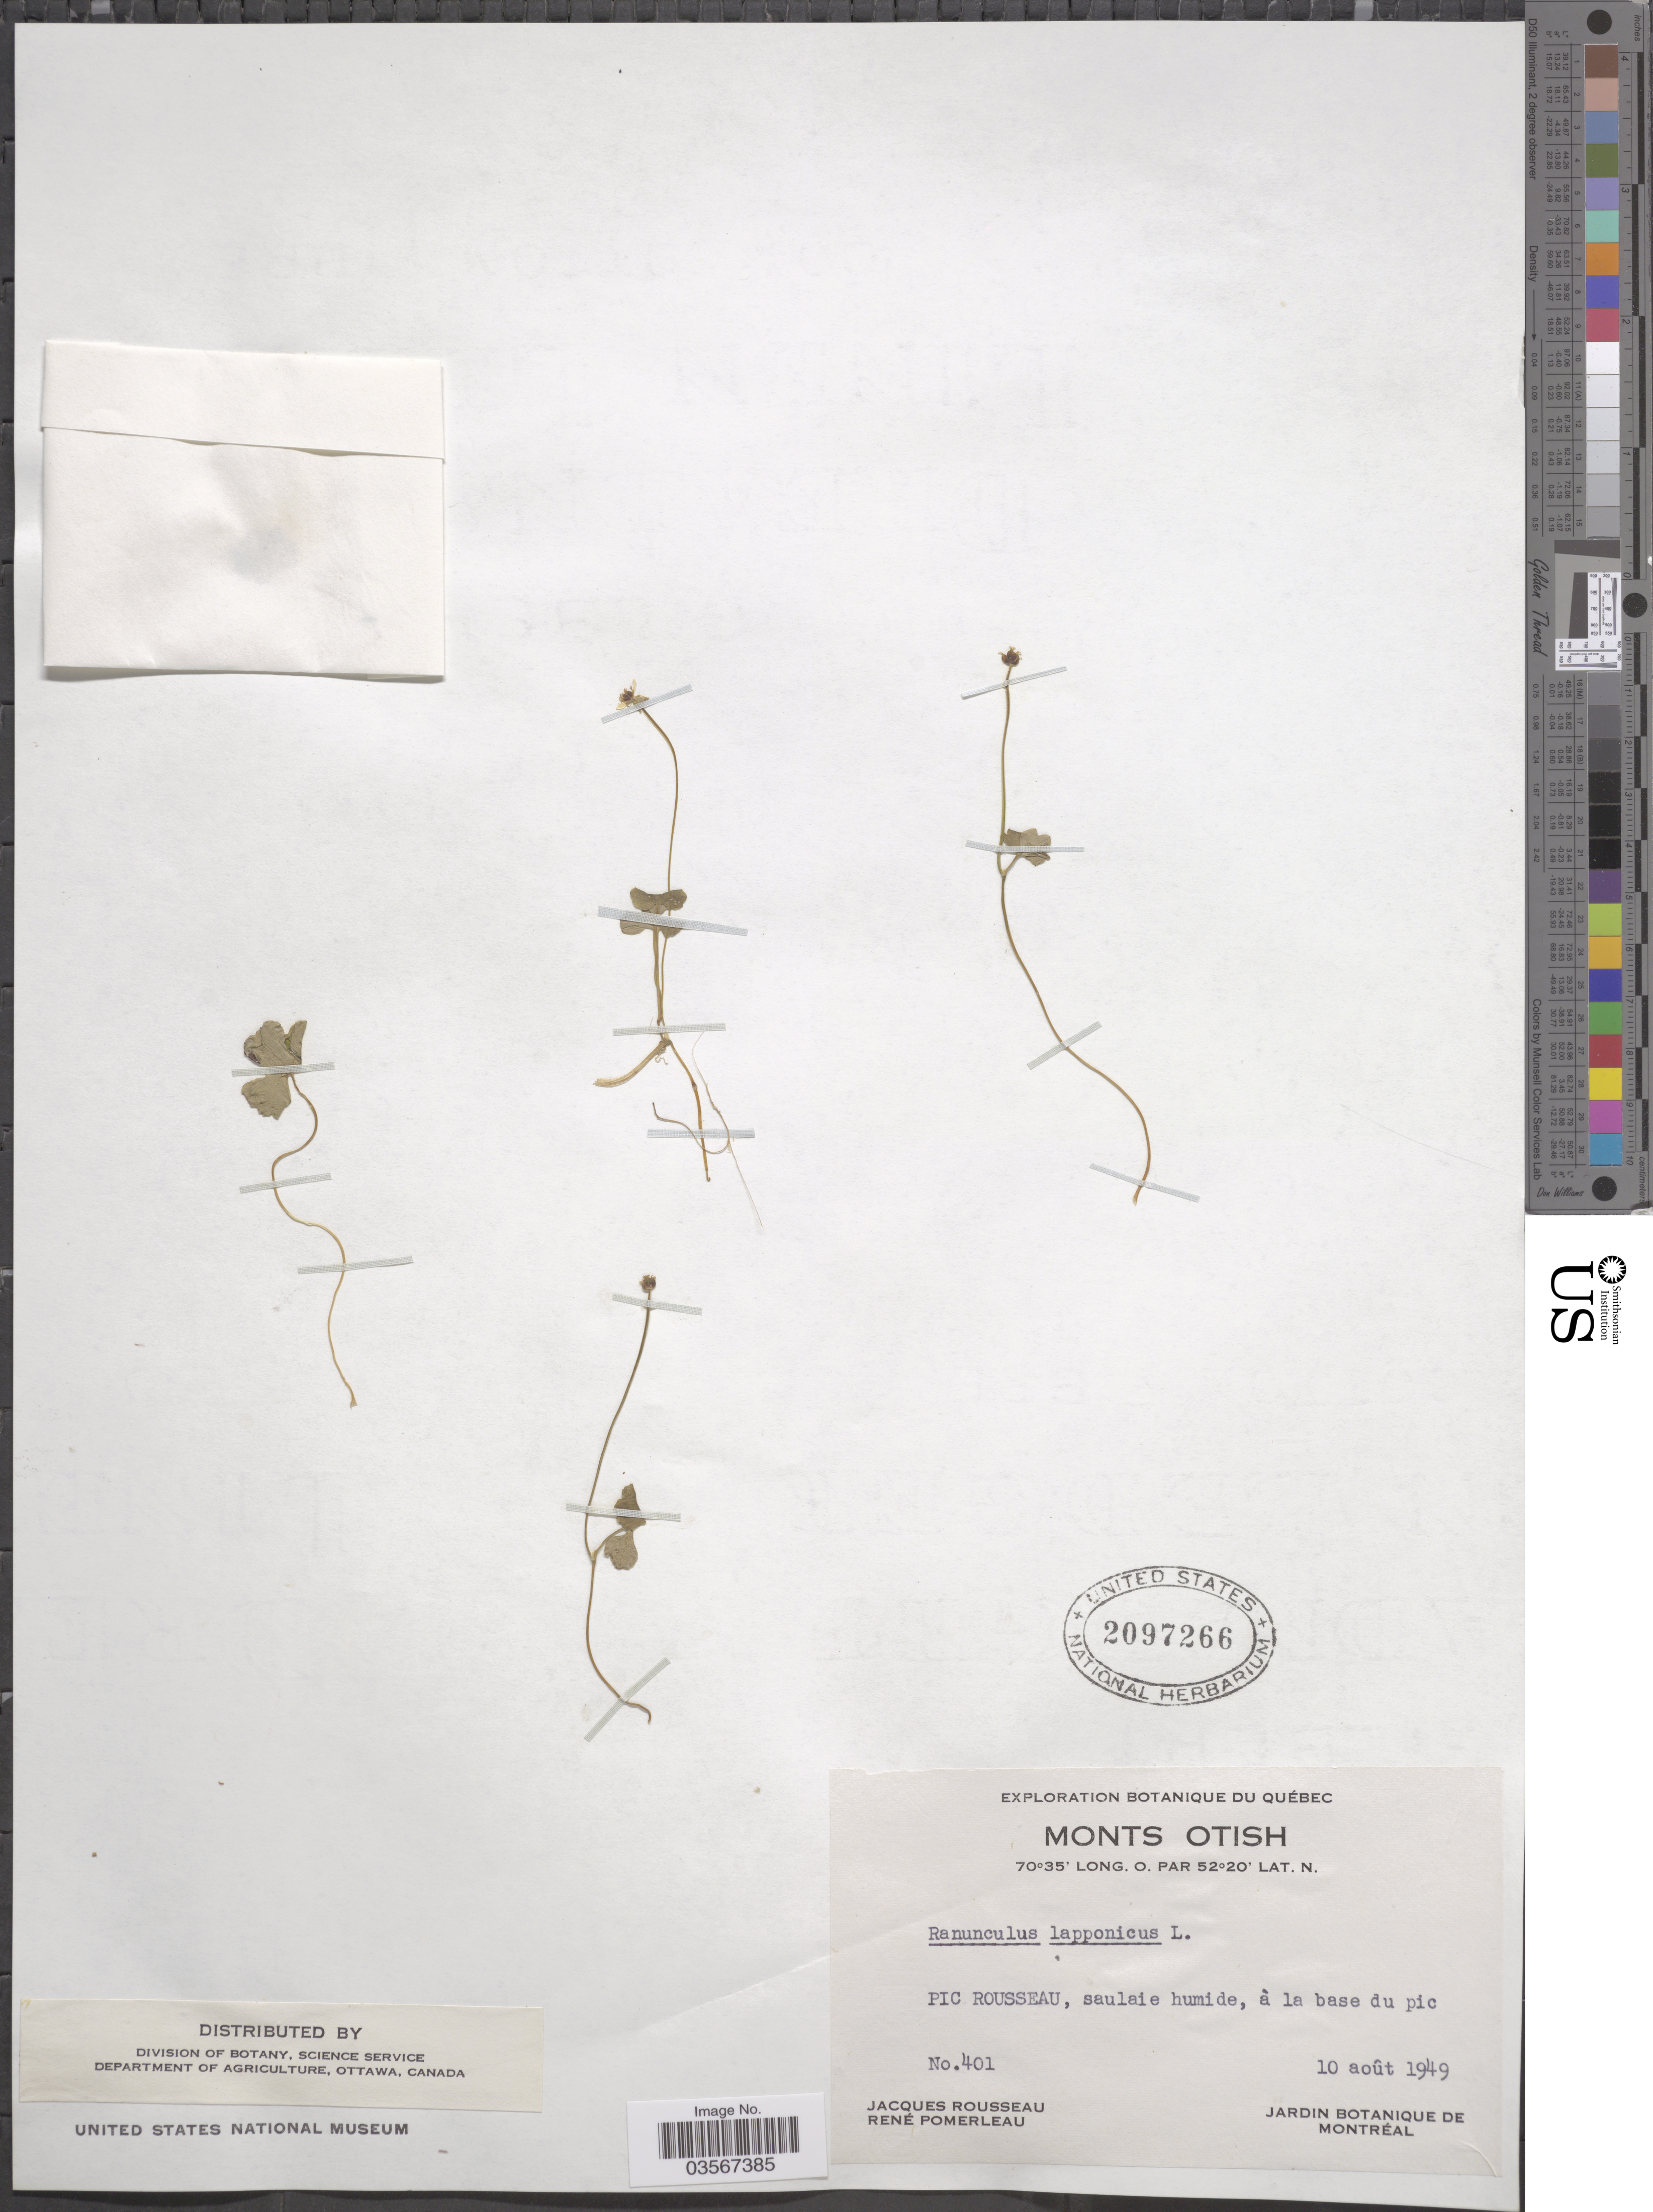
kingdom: Plantae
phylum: Tracheophyta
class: Magnoliopsida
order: Ranunculales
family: Ranunculaceae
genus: Ranunculus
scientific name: Ranunculus lapponicus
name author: L.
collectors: J. Rousseau & R. Pomerleau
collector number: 401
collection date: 1949-08-10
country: Canada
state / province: Quebec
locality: Monts Otish. Pic Rousseau.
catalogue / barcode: US 2097266